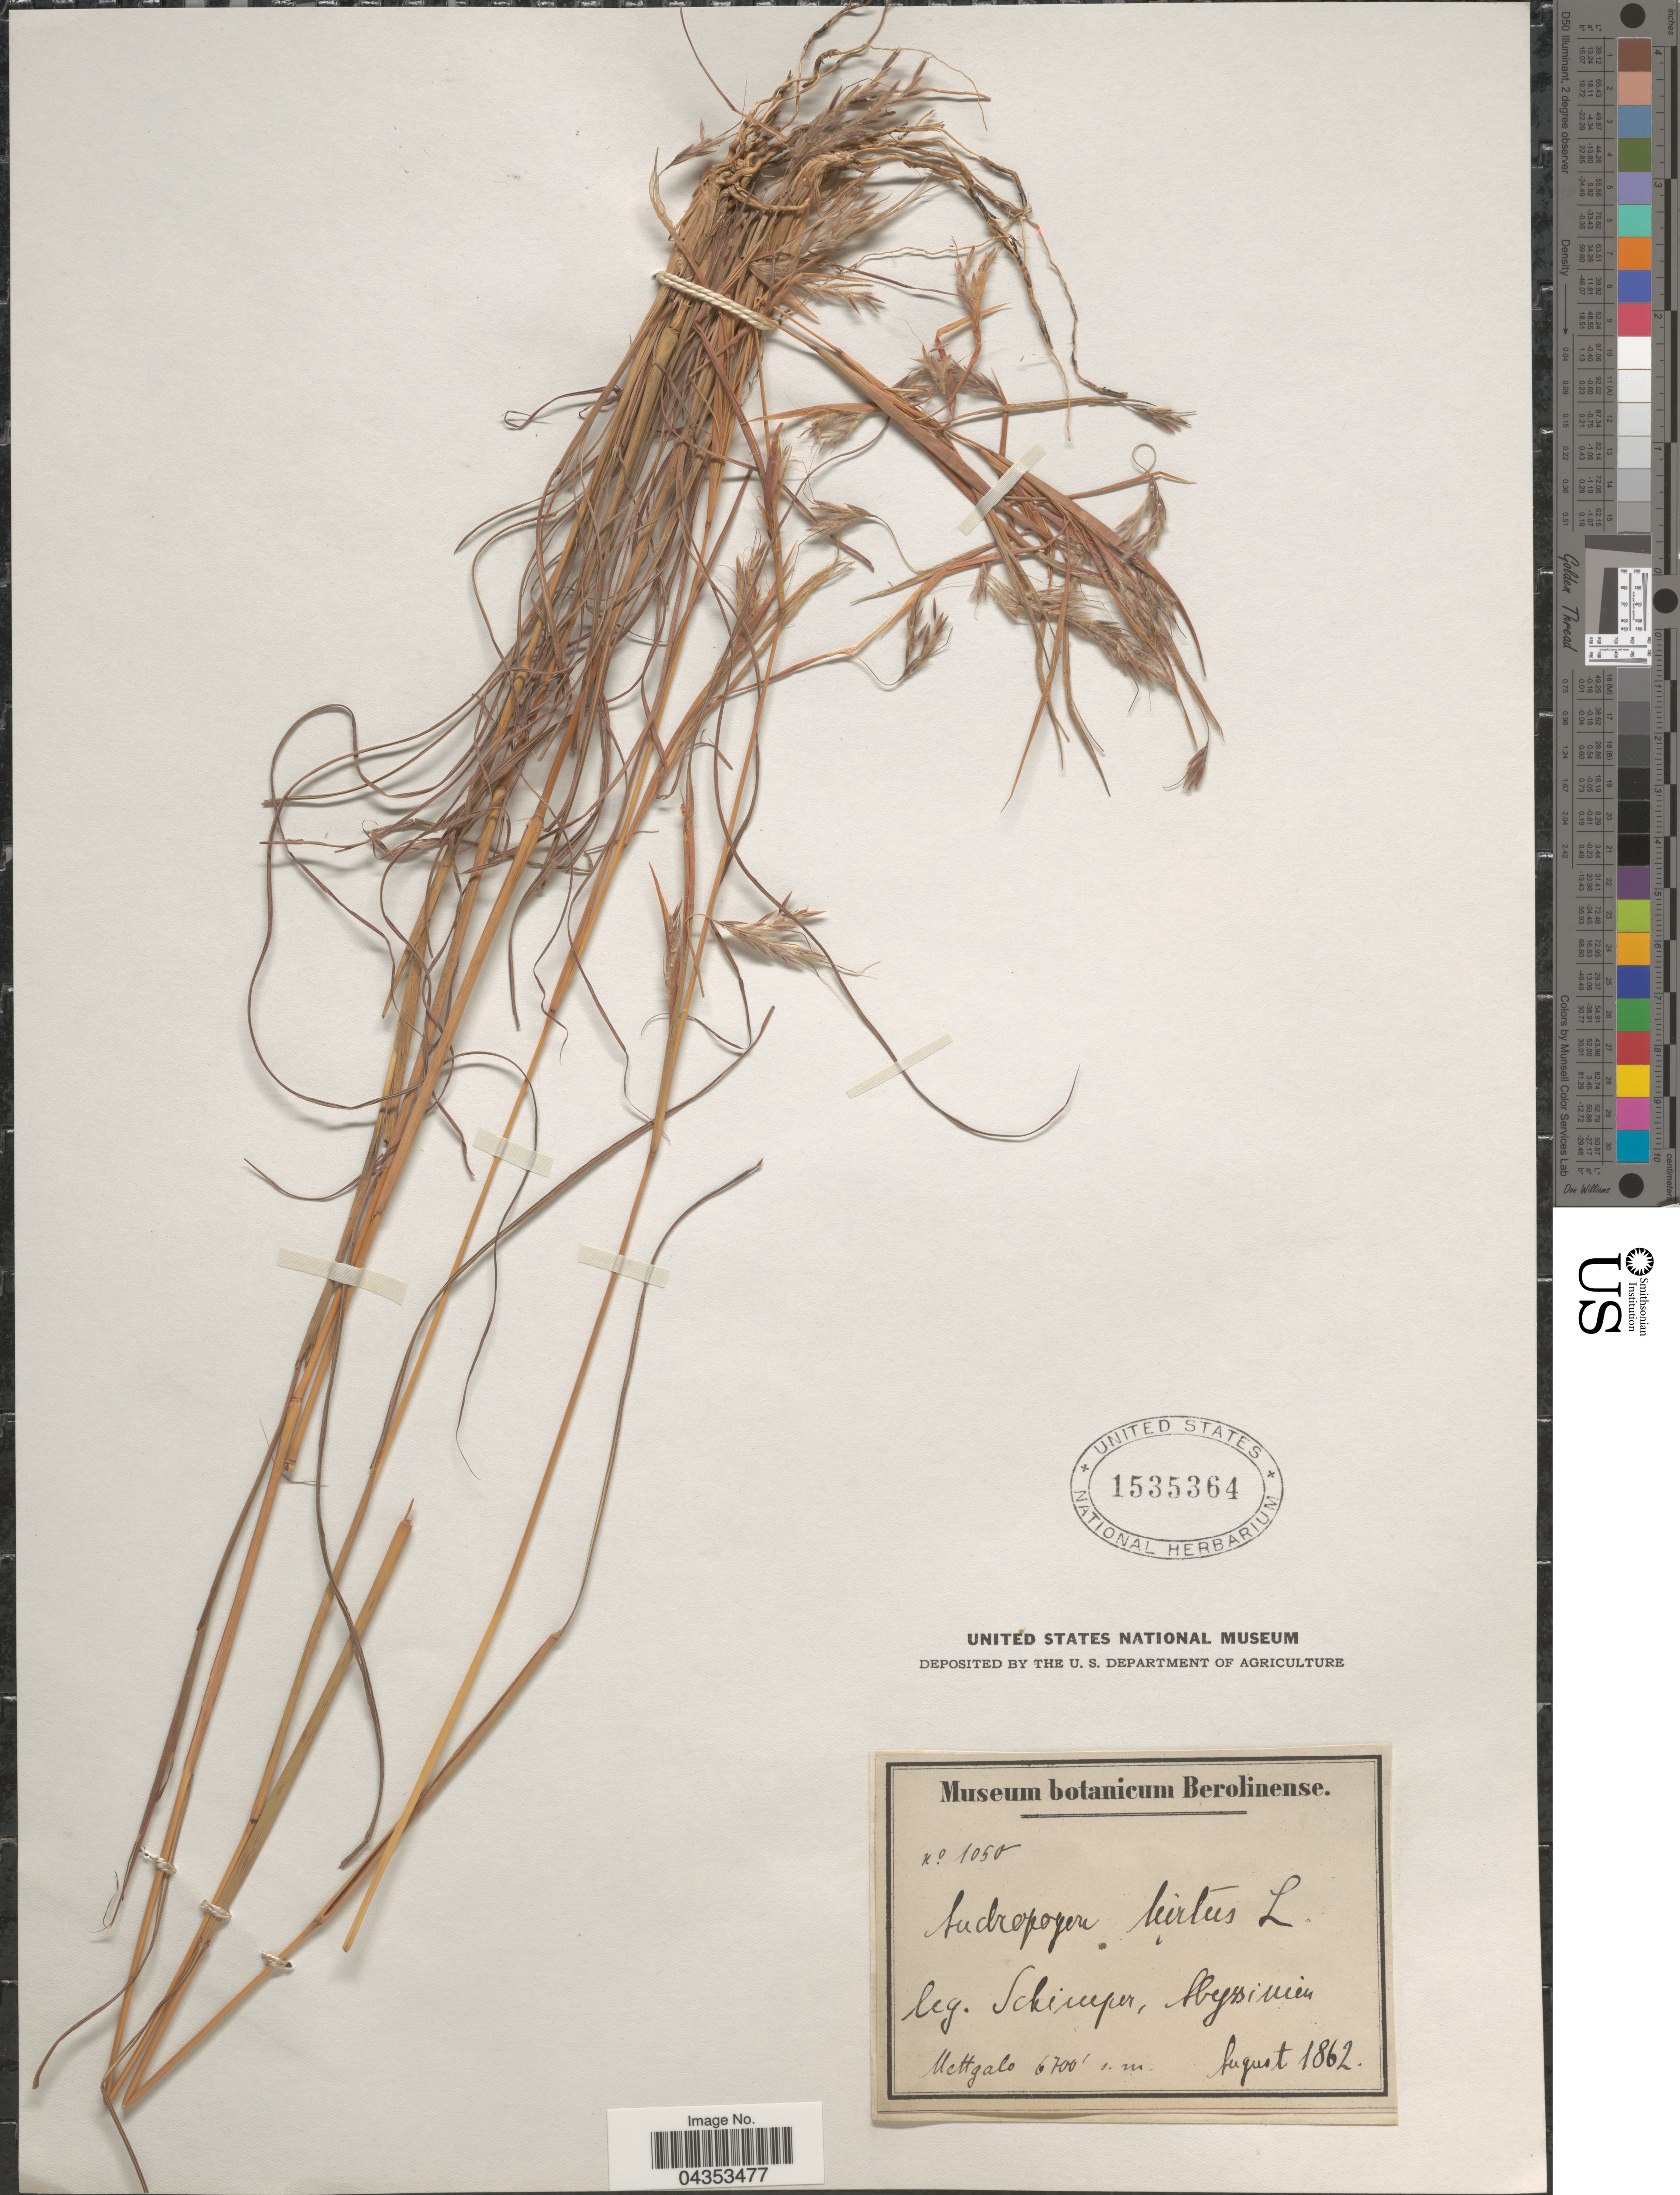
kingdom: Plantae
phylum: Tracheophyta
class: Liliopsida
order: Poales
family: Poaceae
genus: Hyparrhenia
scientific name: Hyparrhenia hirta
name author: (L.) Stapf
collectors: -. Schimper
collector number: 1050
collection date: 1862-08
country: Ethiopia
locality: Abyssinien. Mettgalo.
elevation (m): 2042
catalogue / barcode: US 1535364